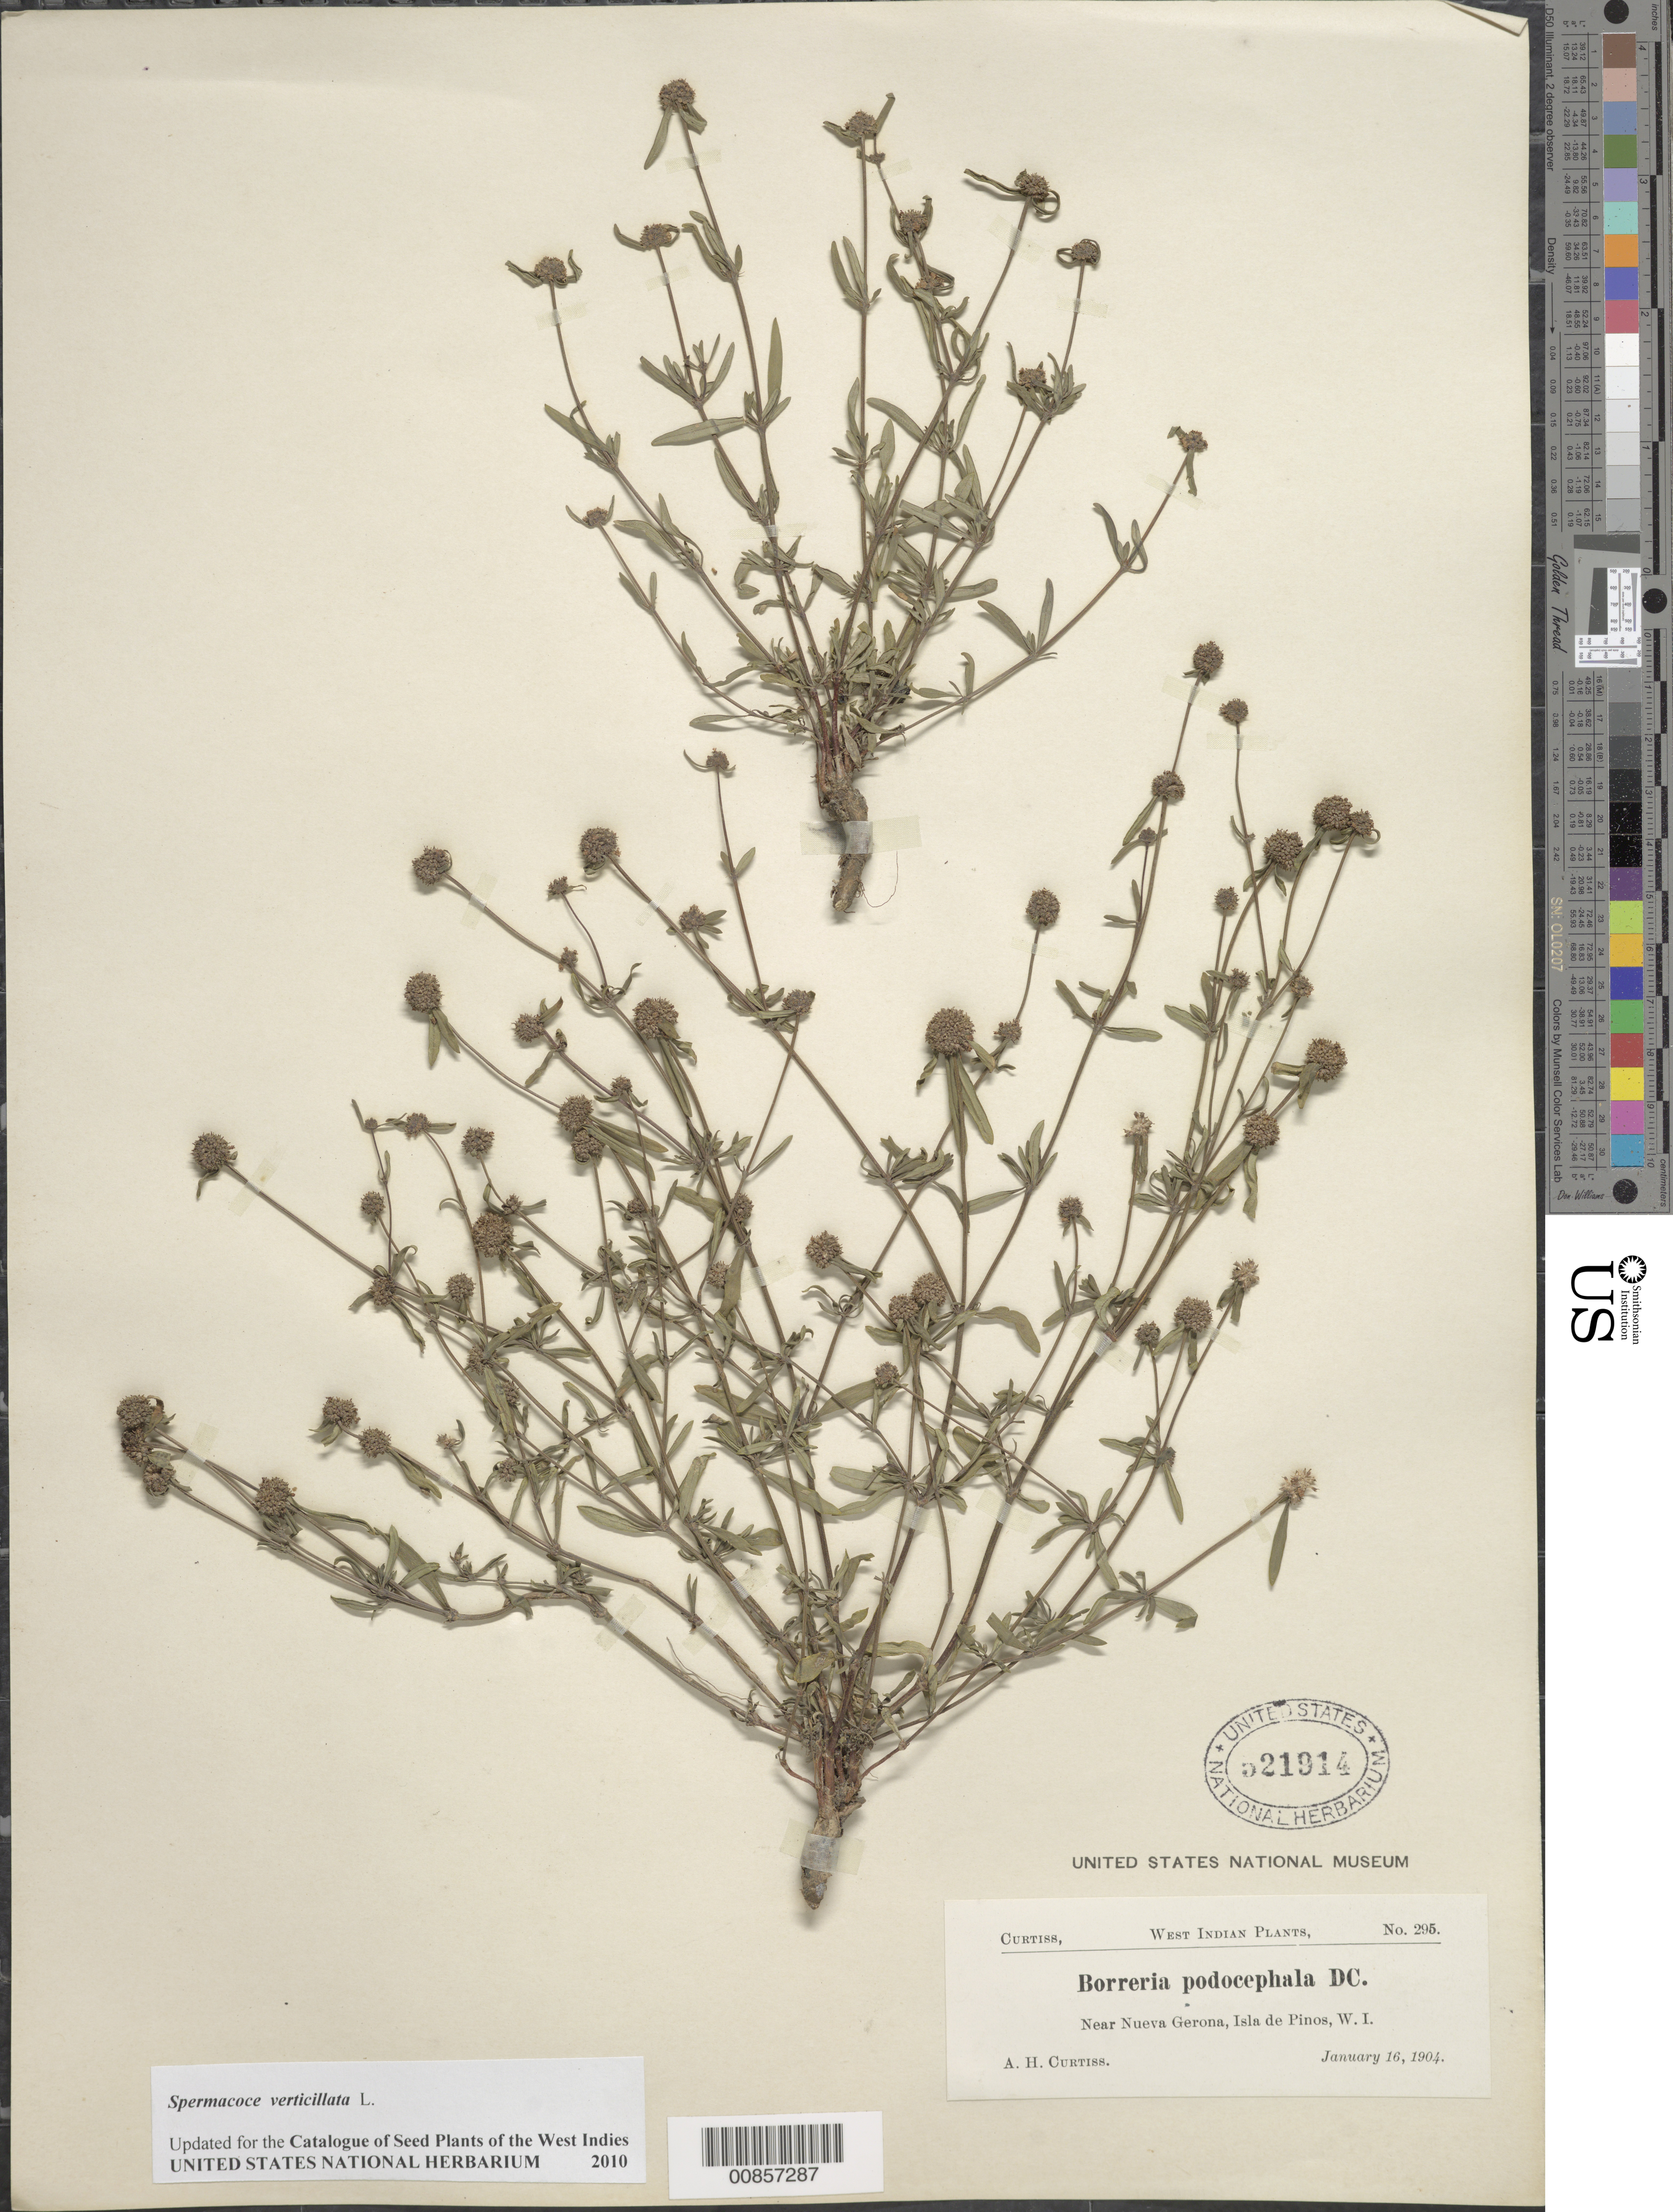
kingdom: Plantae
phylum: Tracheophyta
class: Magnoliopsida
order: Gentianales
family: Rubiaceae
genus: Spermacoce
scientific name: Spermacoce verticillata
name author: L.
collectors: A. H. Curtiss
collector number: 295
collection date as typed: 16 Jan 1904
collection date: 1904-01-16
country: Cuba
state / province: Isla de La Juventud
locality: Near Nueva Gerona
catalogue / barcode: US 521914